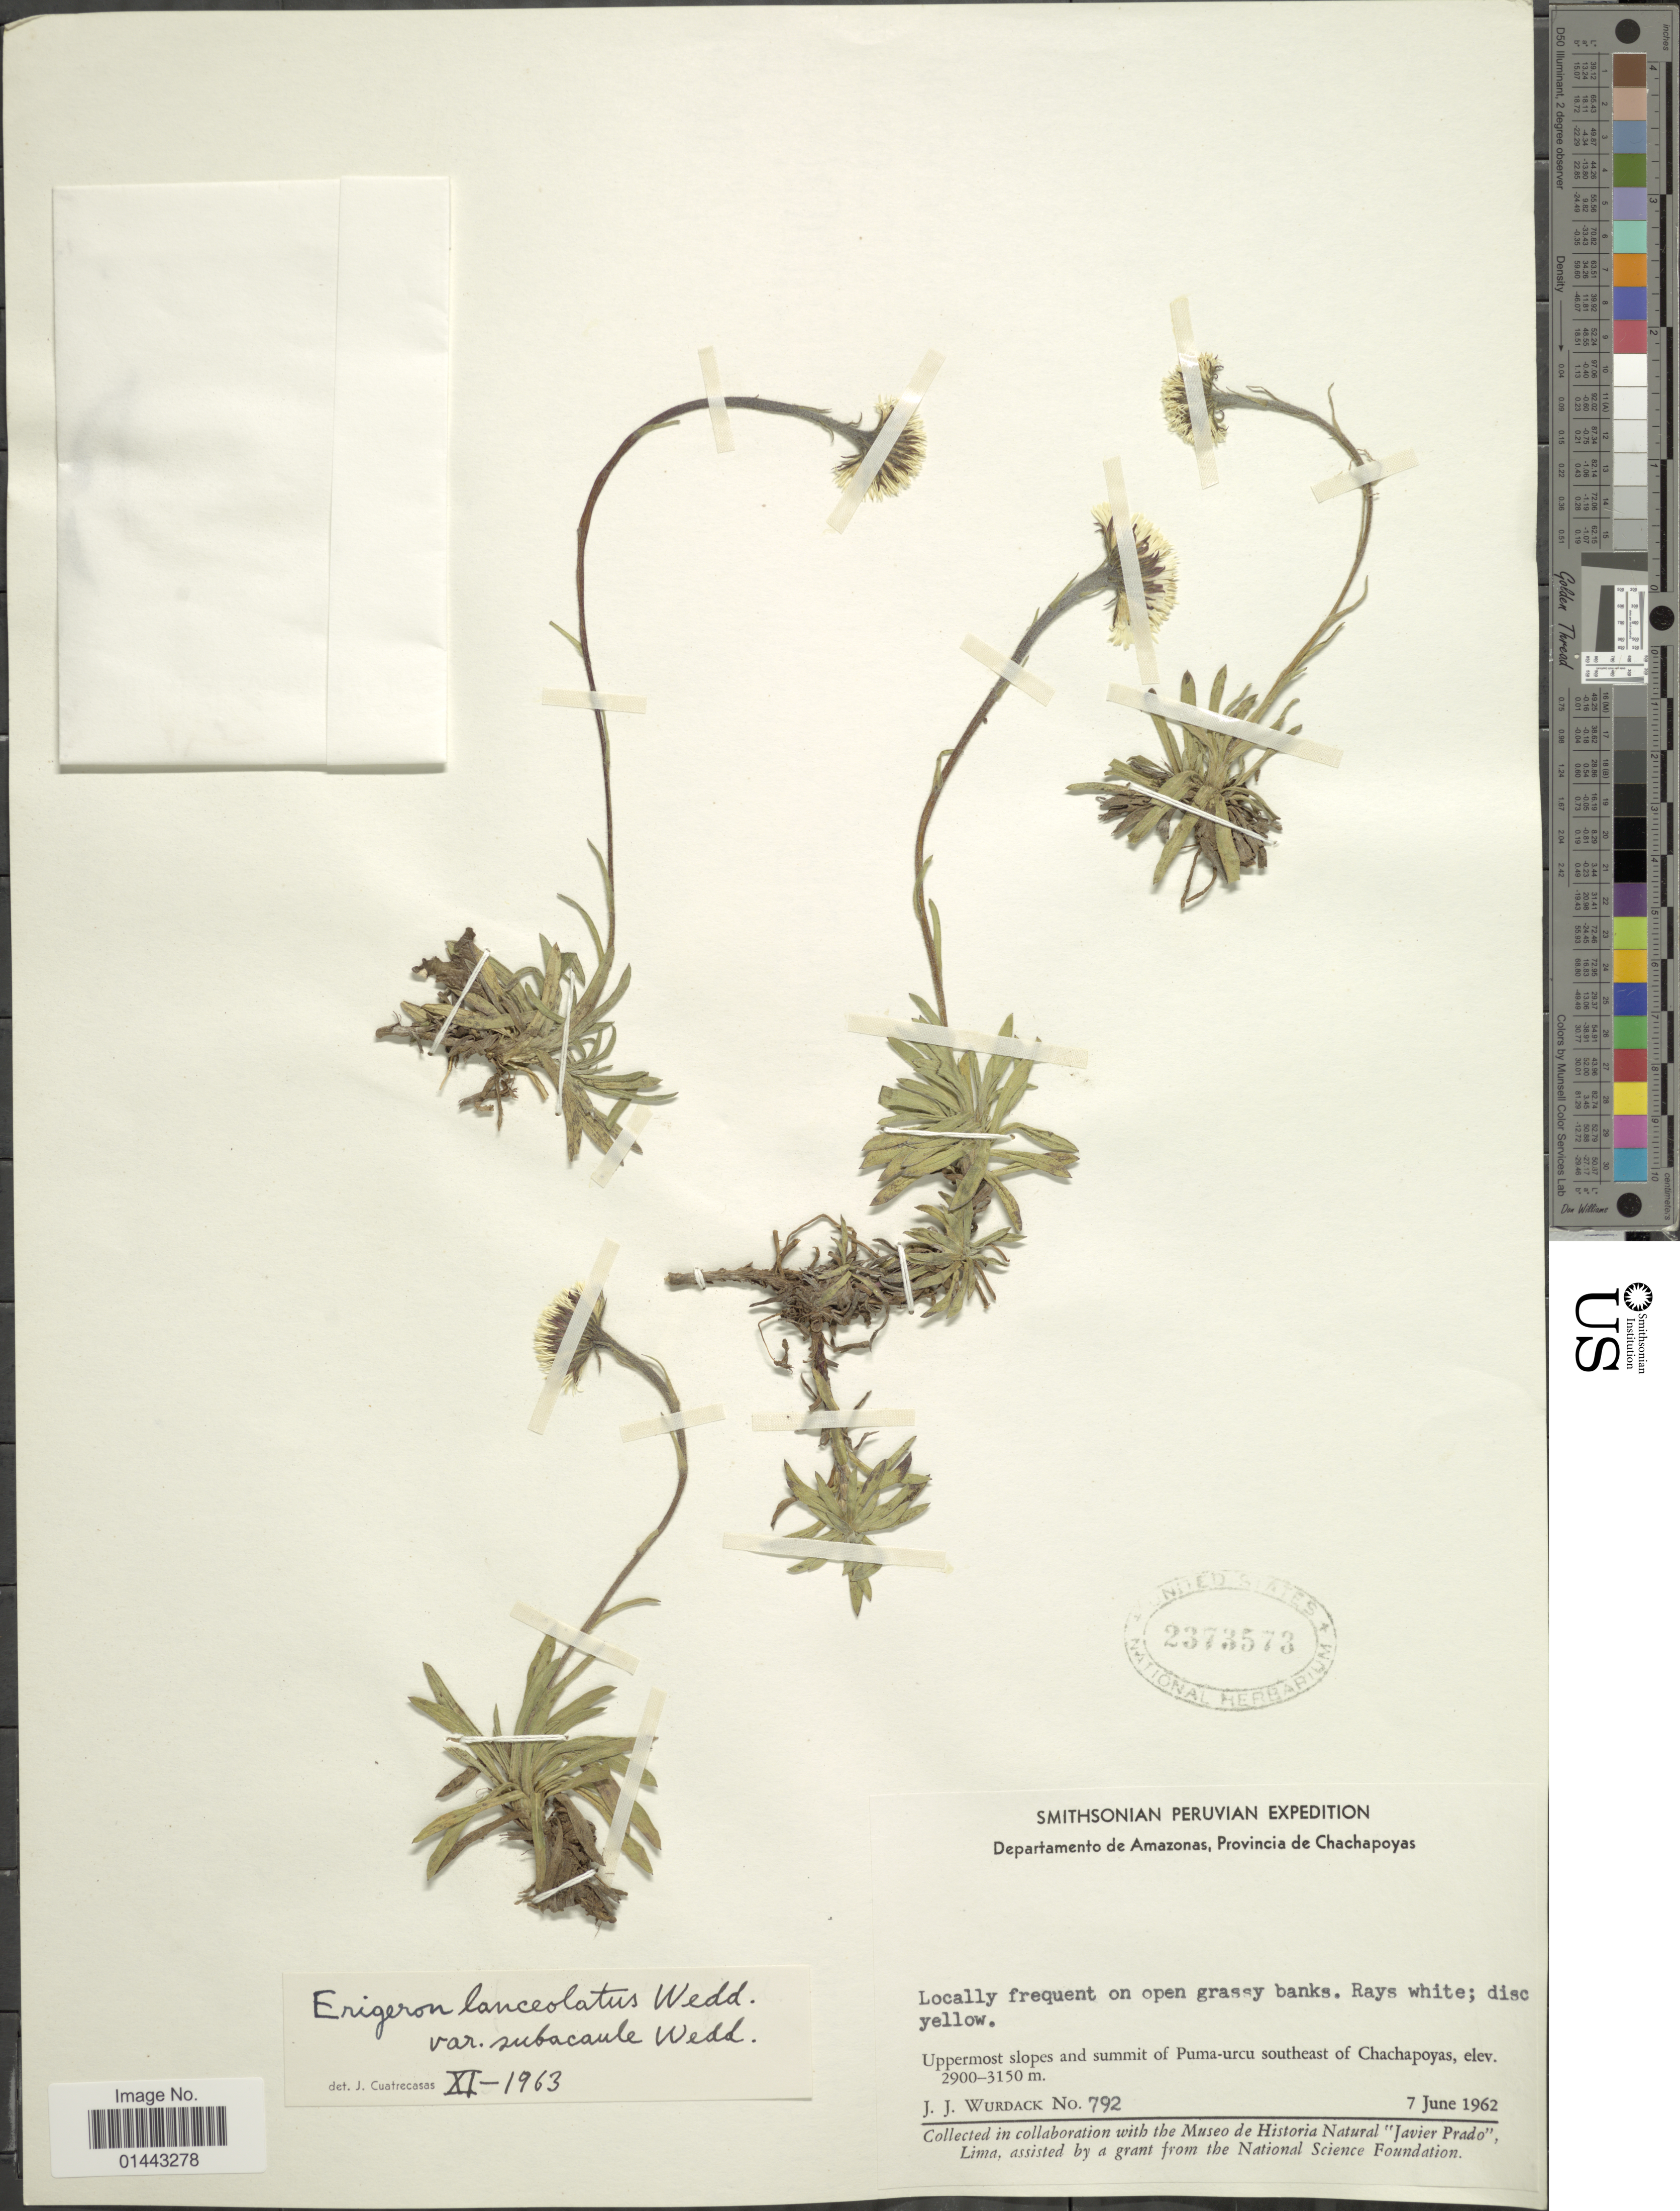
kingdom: Plantae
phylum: Tracheophyta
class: Magnoliopsida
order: Asterales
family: Asteraceae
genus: Erigeron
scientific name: Erigeron lanceolatus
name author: Wedd.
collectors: J. J. Wurdack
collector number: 792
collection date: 1962-06-07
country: Peru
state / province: Amazonas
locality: Provincia de Chachapoyas, on open grassy banks, uppermost slopes and summit of Puma-urcu southeast of Chachapoyas.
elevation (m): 2900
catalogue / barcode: US 2373573